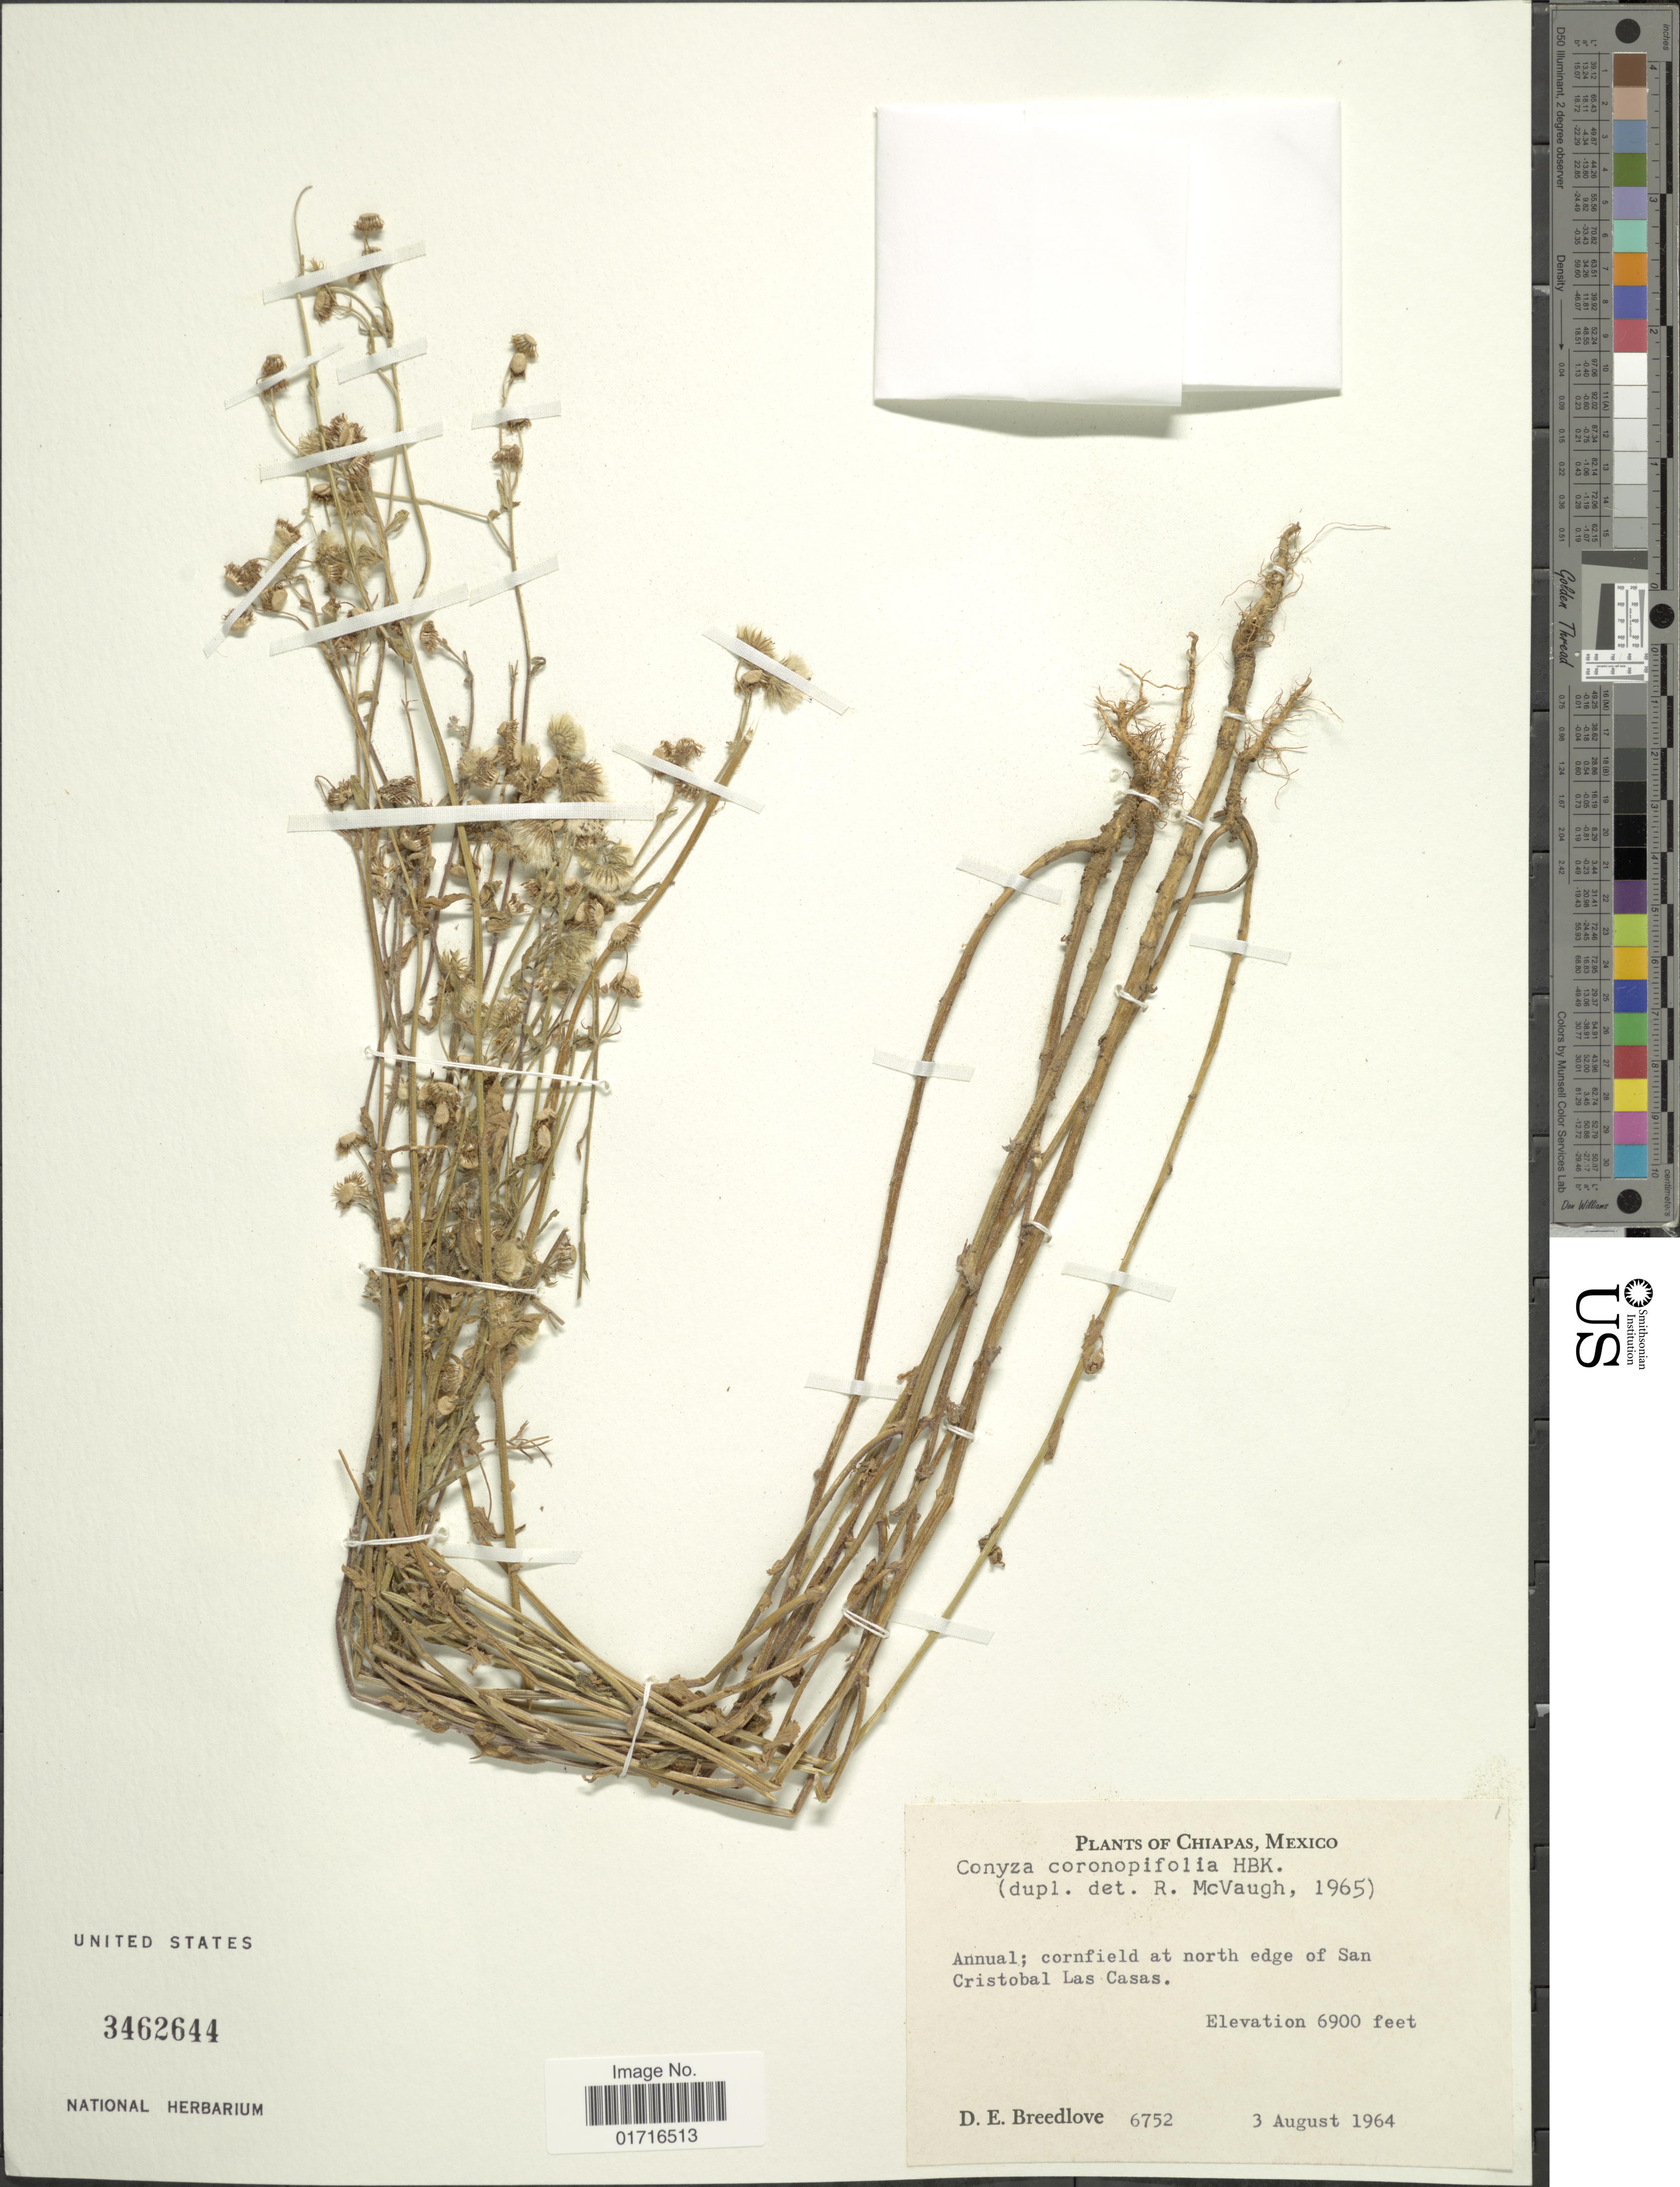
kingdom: Plantae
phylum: Tracheophyta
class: Magnoliopsida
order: Asterales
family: Asteraceae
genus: Conyza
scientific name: Conyza coronopifolia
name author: Kunth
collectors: D. E. Breedlove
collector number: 6752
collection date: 1964-08-03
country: Mexico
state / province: Chiapas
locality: Cornfield at north edge of San Cristobal Las Casas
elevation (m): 2103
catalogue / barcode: US 3462644